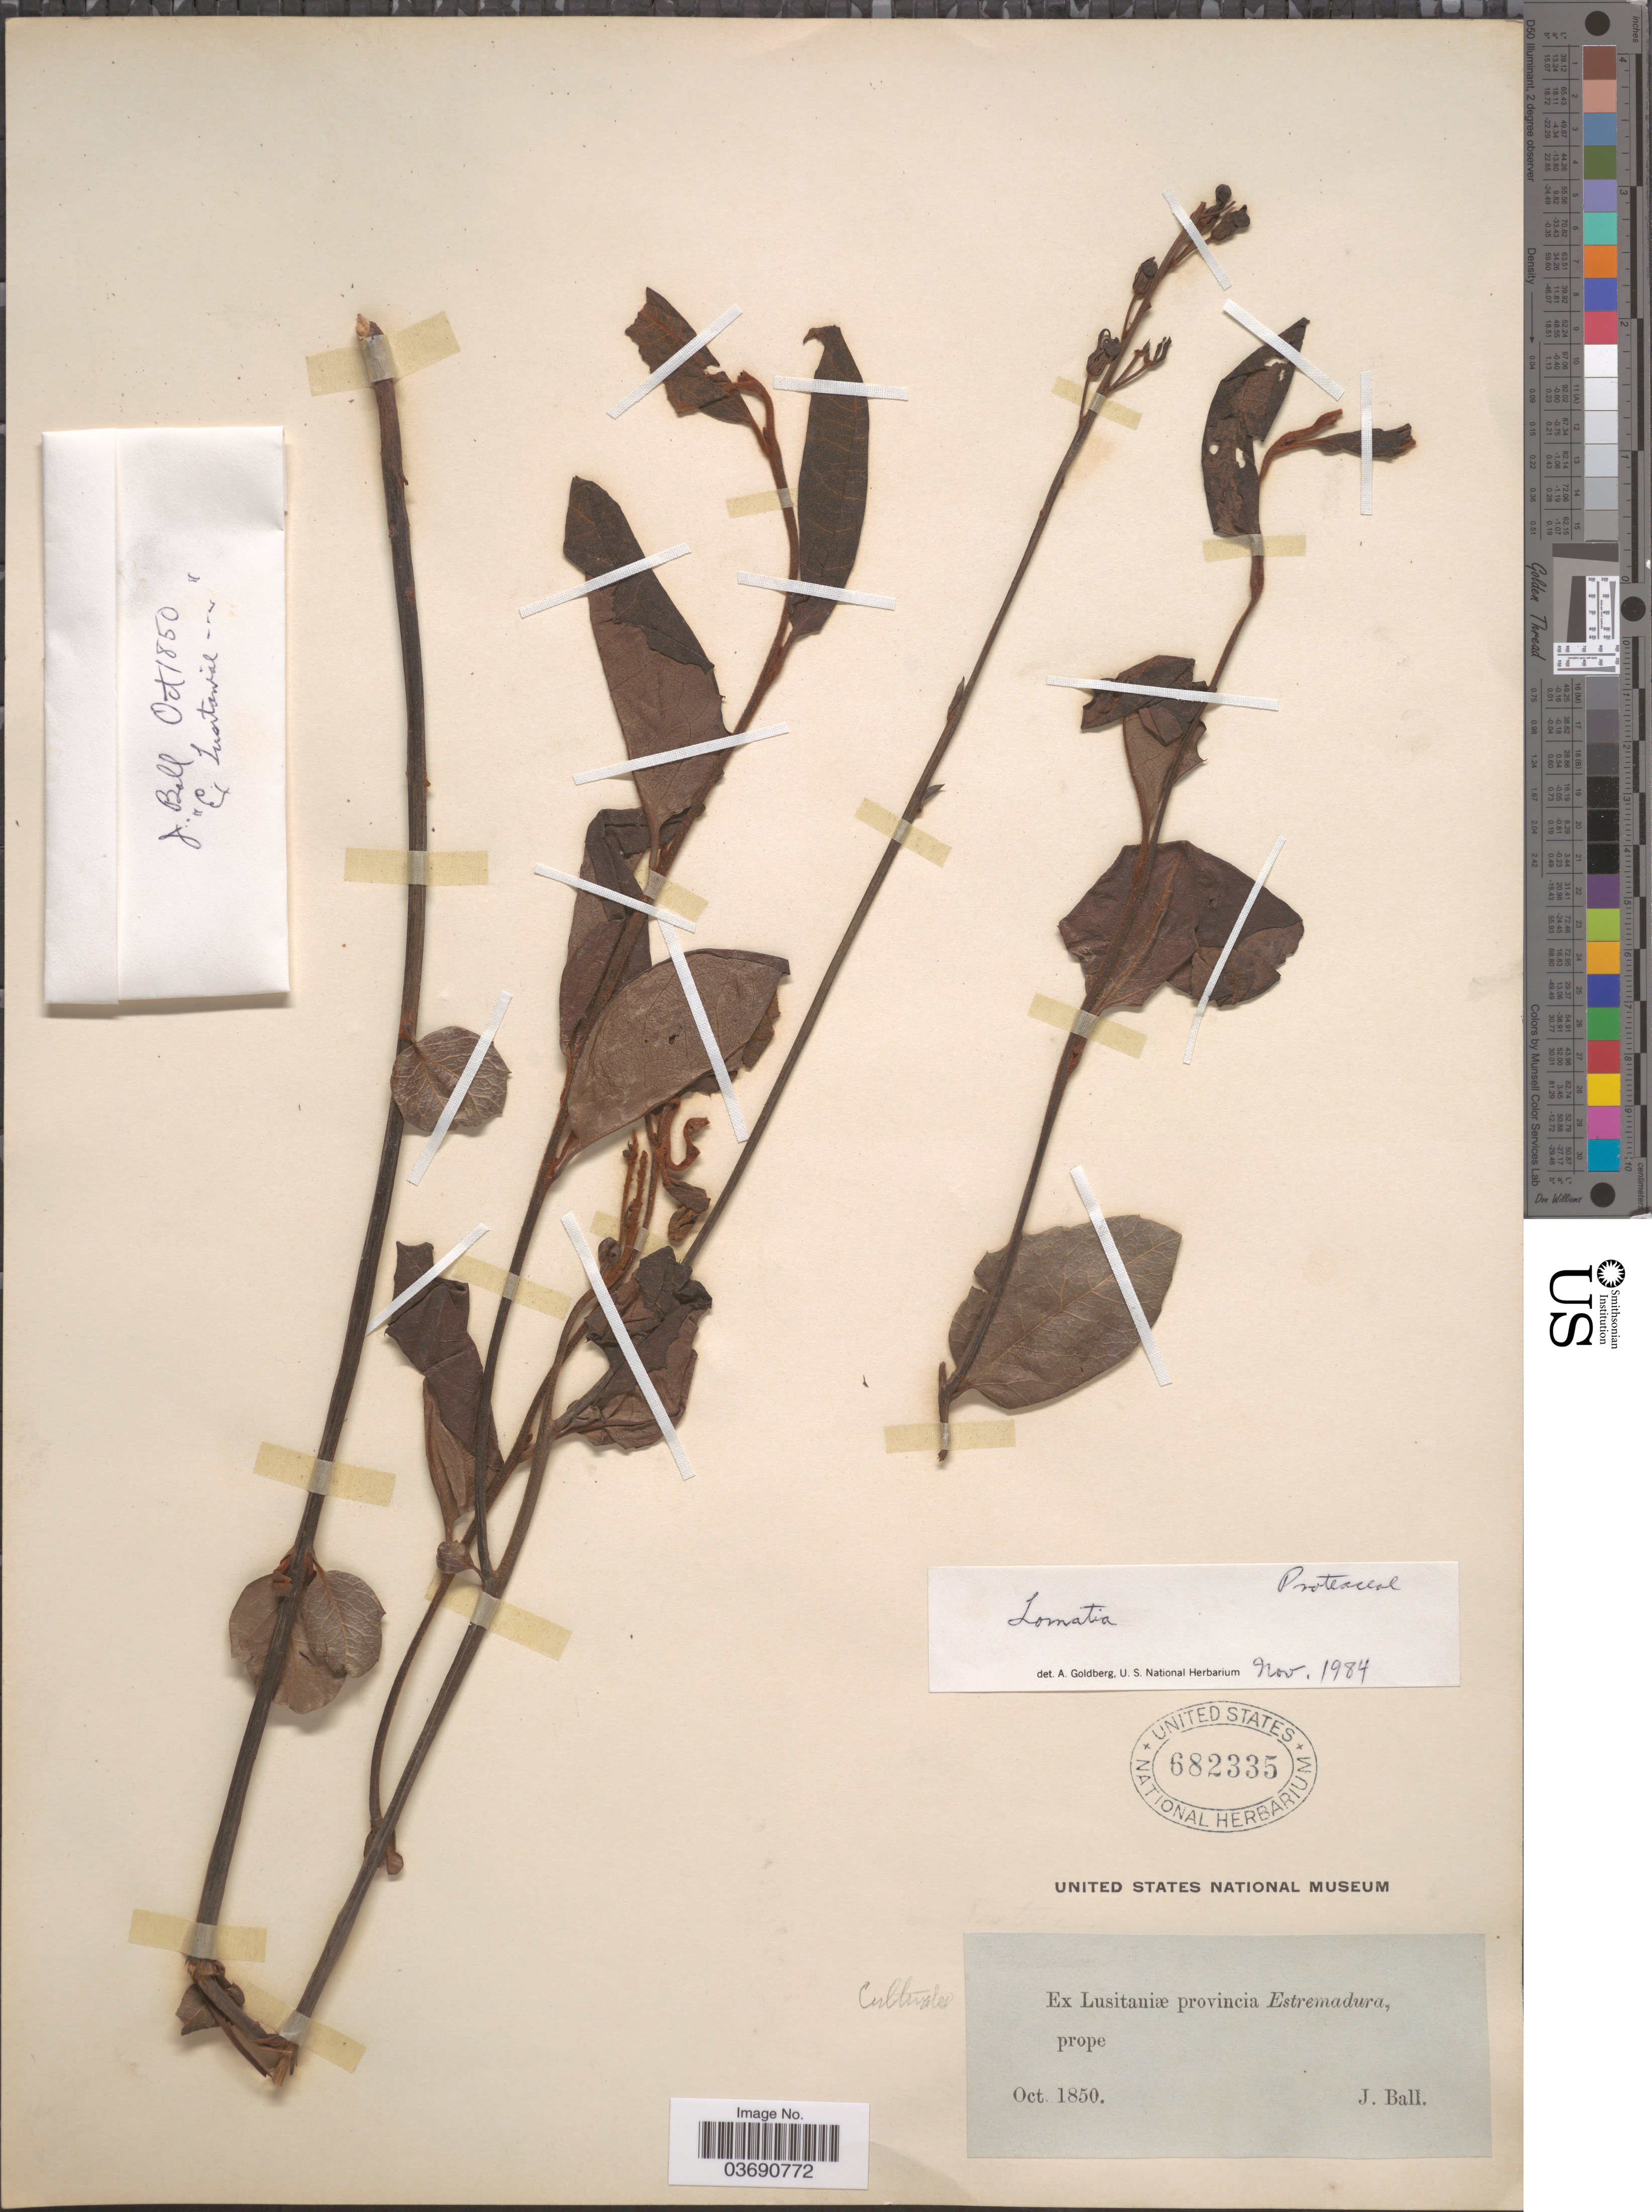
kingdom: Plantae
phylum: Tracheophyta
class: Magnoliopsida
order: Proteales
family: Proteaceae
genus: Lomatia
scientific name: Lomatia sp.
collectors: J. Ball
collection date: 1850-10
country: Portugal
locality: Ex Lusitaniae provincia Estremadura, prope.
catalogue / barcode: US 682335